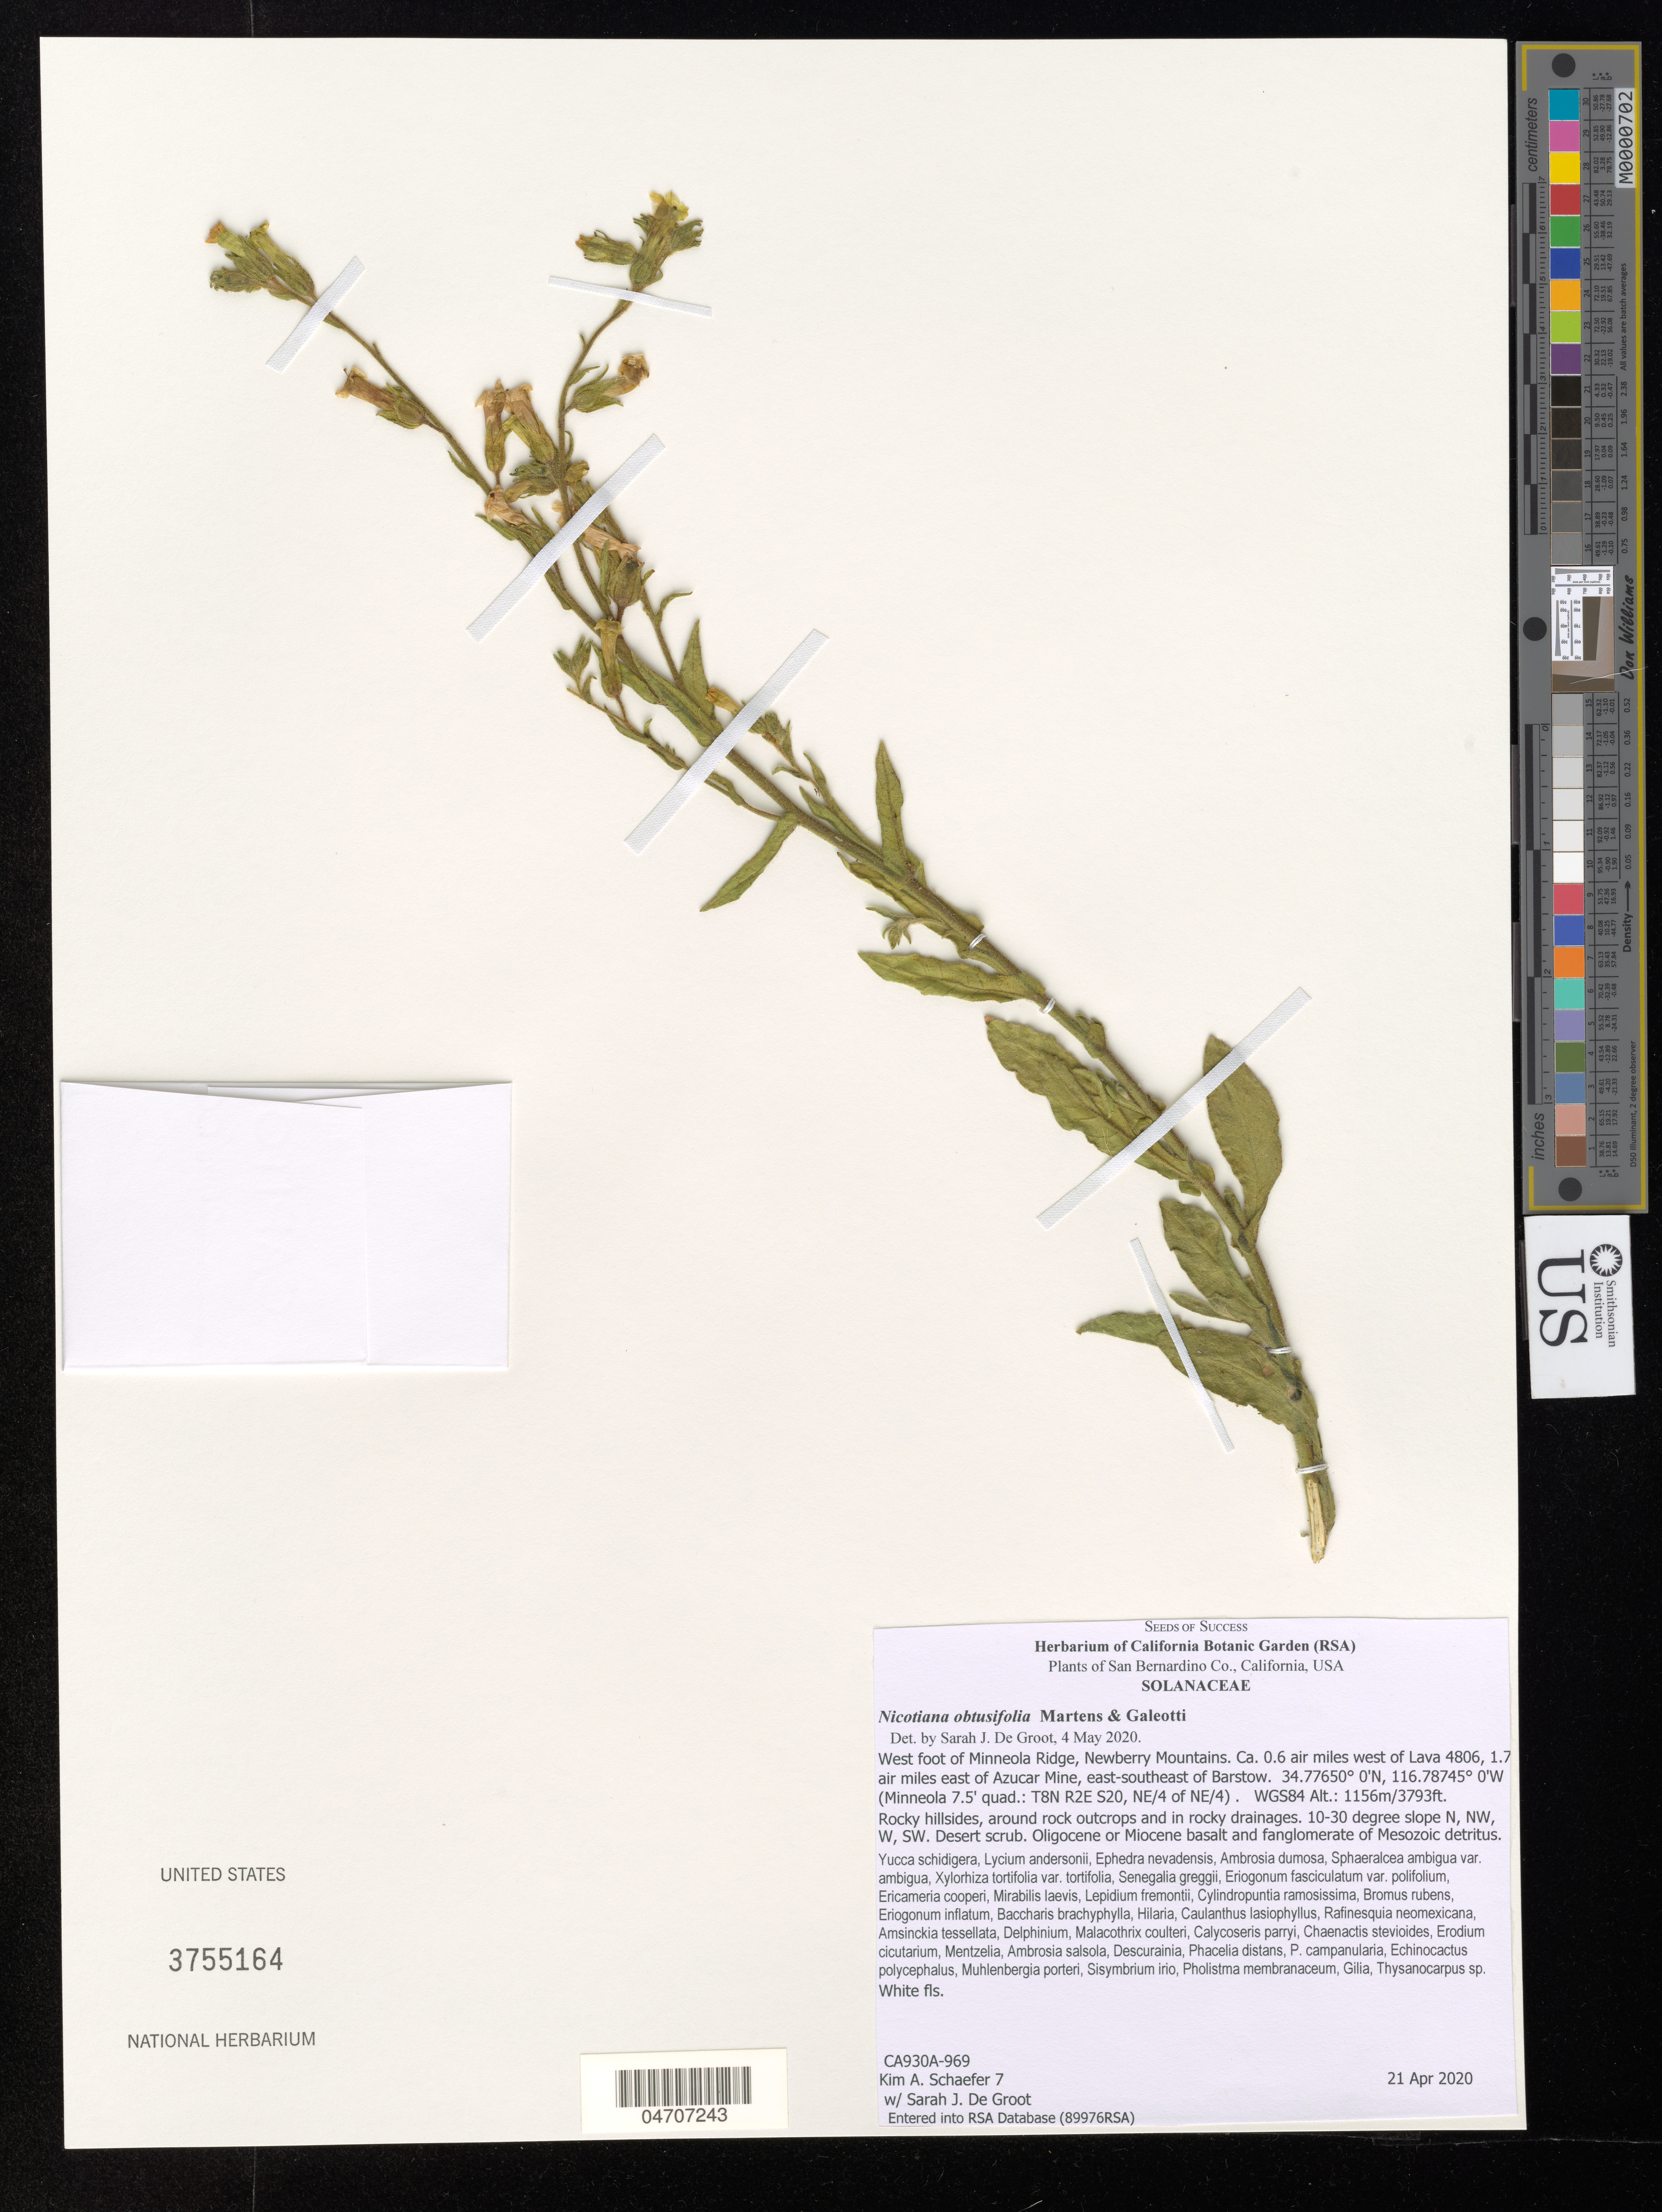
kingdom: Plantae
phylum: Tracheophyta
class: Magnoliopsida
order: Solanales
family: Solanaceae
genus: Nicotiana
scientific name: Nicotiana obtusifolia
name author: M. Martens & Galeotti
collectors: K. Schaefer & S. De Groot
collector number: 7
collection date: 2020-04-21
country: United States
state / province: California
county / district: San Bernardino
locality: San Bernardino Co. West foot of Minneola Ridge, Newberry Mountains. Ca. 0.6 air miles west of Lava 4806, 1.7 air miles east of Azucar Mine, east-southeast of Barstow. (Minneola 7.5' quad.: T8N R2E S20, NE/4 of NE/4). WGS84.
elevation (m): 1156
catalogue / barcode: US 3755164